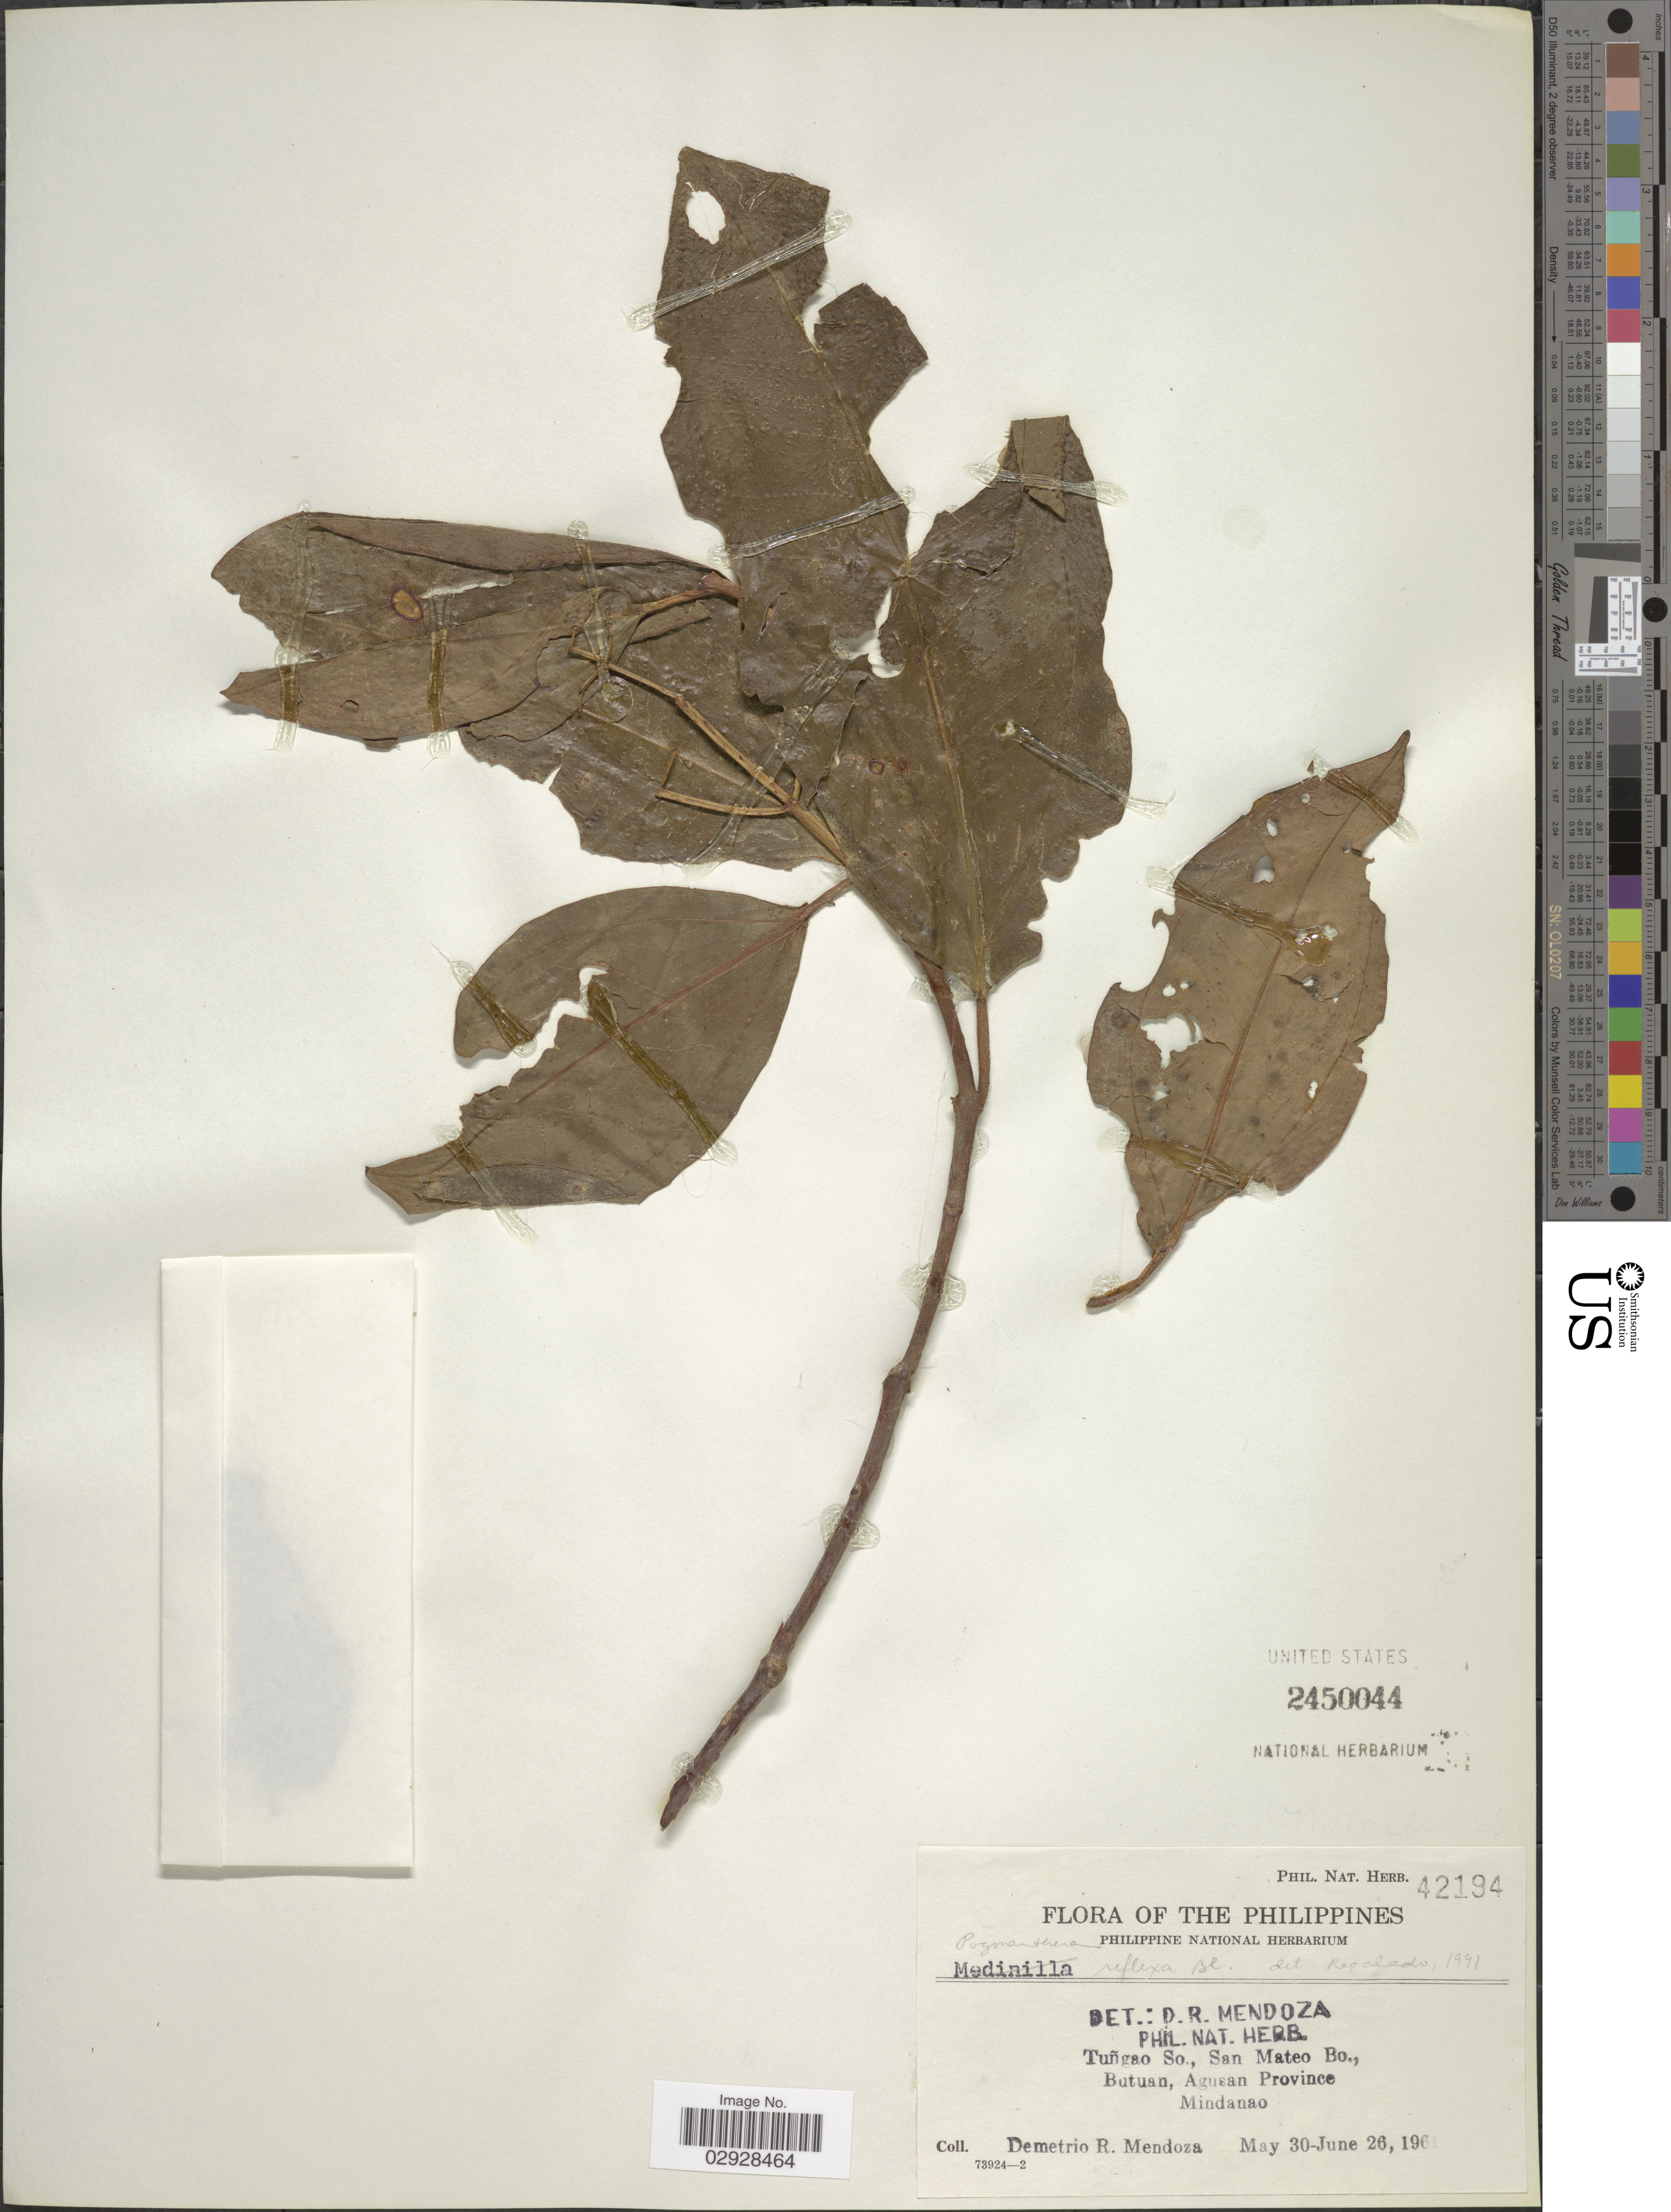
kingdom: Plantae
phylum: Tracheophyta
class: Magnoliopsida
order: Myrtales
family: Melastomataceae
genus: Pachycentria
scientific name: Pachycentria pulverulenta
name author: (Jack) Clausing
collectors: D. Mendoza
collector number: Phil. Nat. Herb. 42194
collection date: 1961-05-30/1961-06-26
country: Philippines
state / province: Caraga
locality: Tuñgao So., San Mateo Bo., Butuan, Agusan Province, Mindanao.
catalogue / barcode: US 2450044